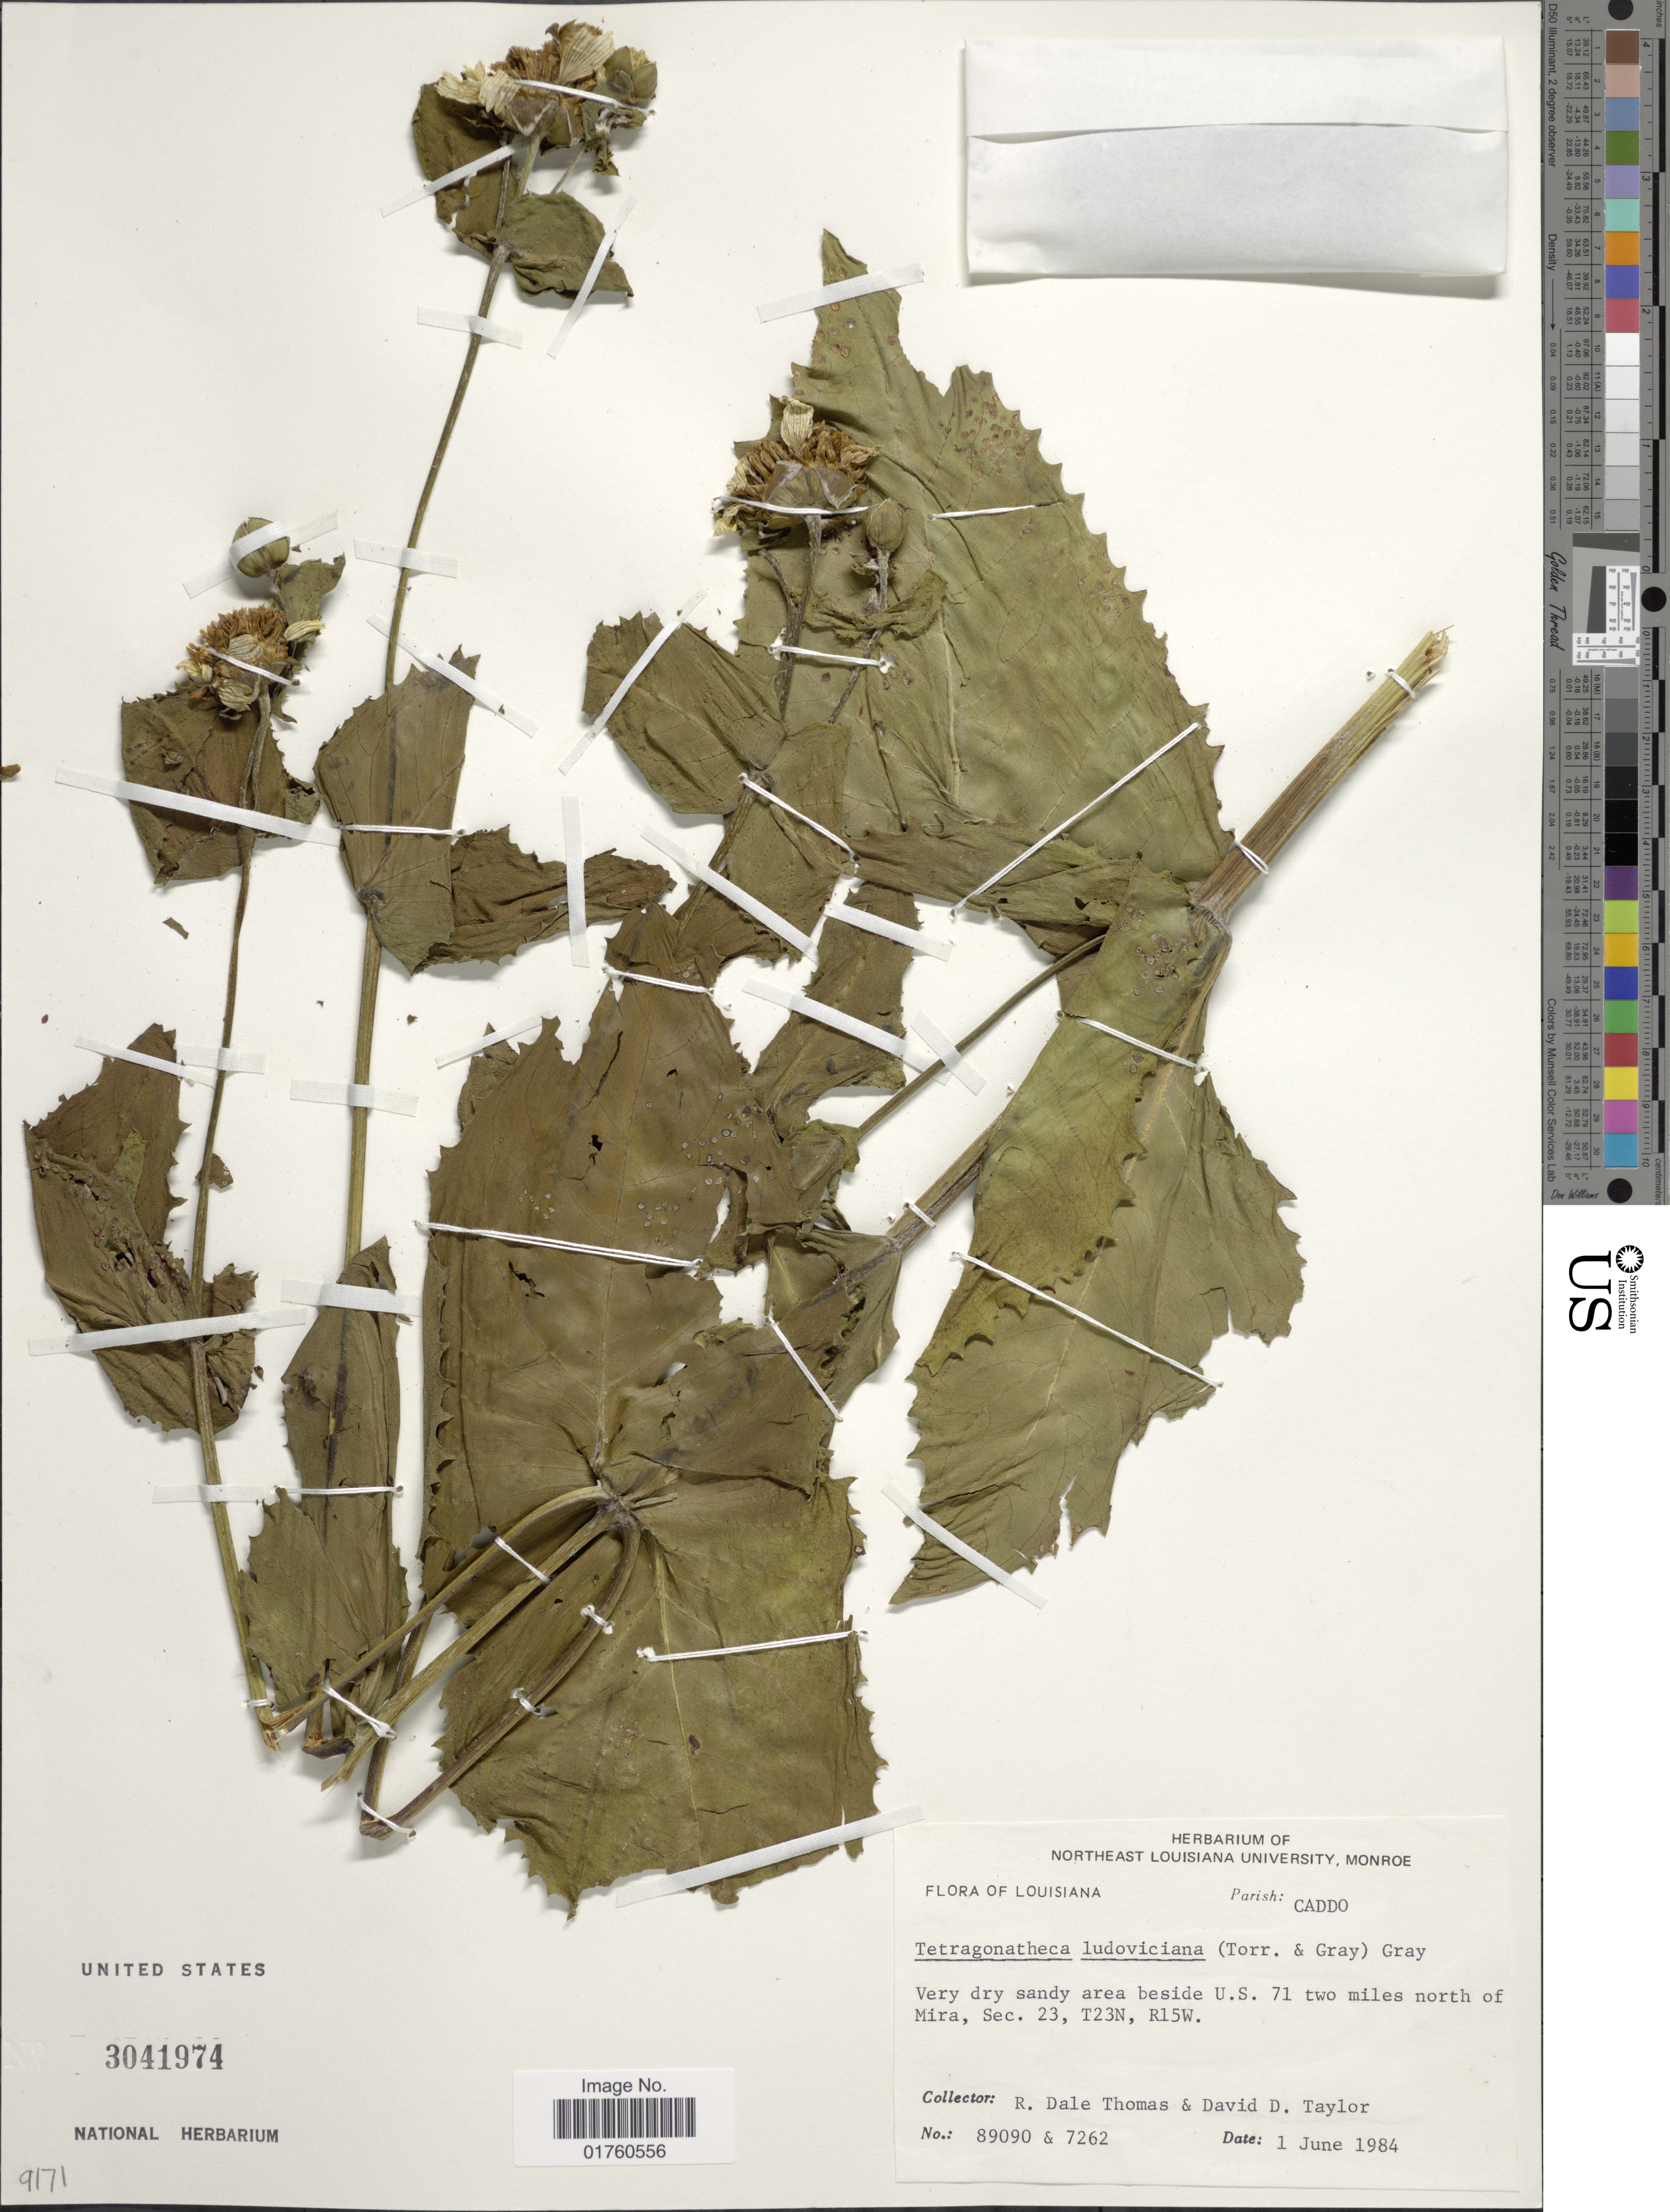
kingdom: Plantae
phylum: Tracheophyta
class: Magnoliopsida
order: Asterales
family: Asteraceae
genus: Tetragonotheca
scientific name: Tetragonotheca ludoviciana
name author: A. Gray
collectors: R. Thomas & D. Taylor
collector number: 89090 & 7262*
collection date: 1984-06-01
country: United States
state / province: Louisiana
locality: Parish Caddo. Area beside U.S. 71 two miles north of Mira, Sec. 23, T23N, R15W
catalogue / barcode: US 3041974